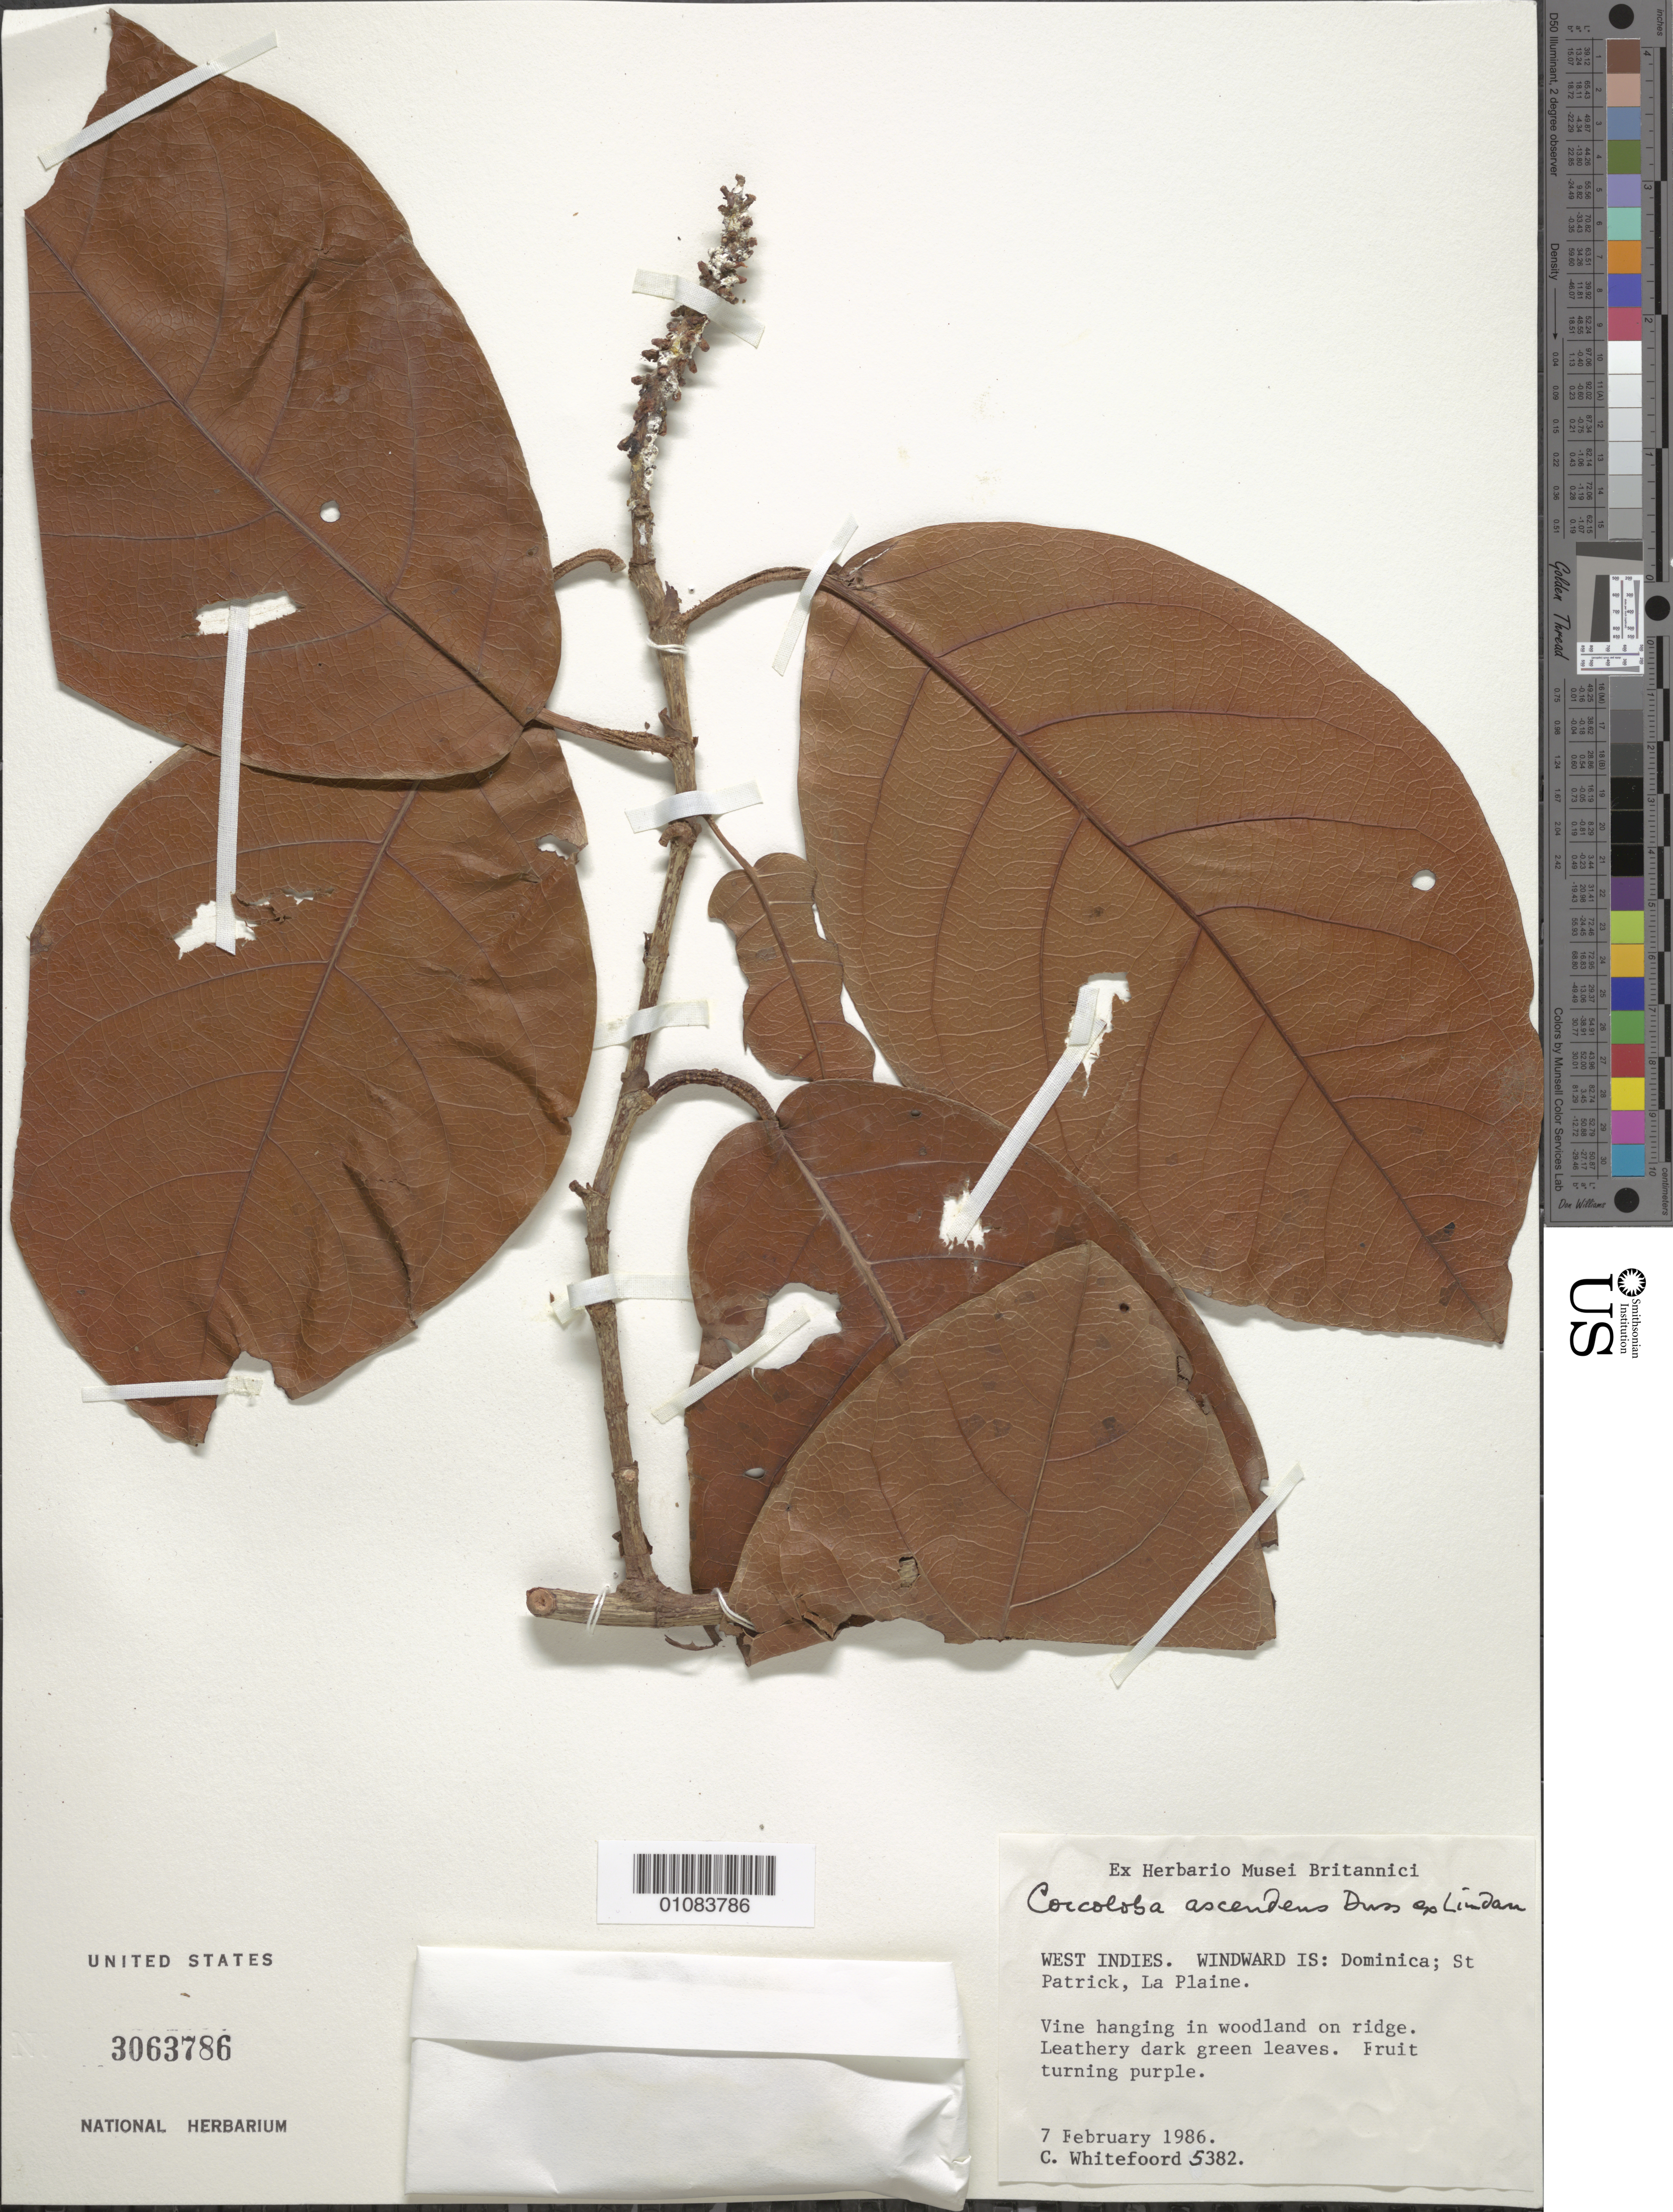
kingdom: Plantae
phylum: Tracheophyta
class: Magnoliopsida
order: Caryophyllales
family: Polygonaceae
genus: Coccoloba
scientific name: Coccoloba ascendens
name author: Duss ex Lindau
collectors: C. Whitefoord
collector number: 5382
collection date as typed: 07 Feb 1986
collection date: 1986-02-07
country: Dominica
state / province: St. Patrick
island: Dominica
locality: La Plaine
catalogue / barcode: US 3063786